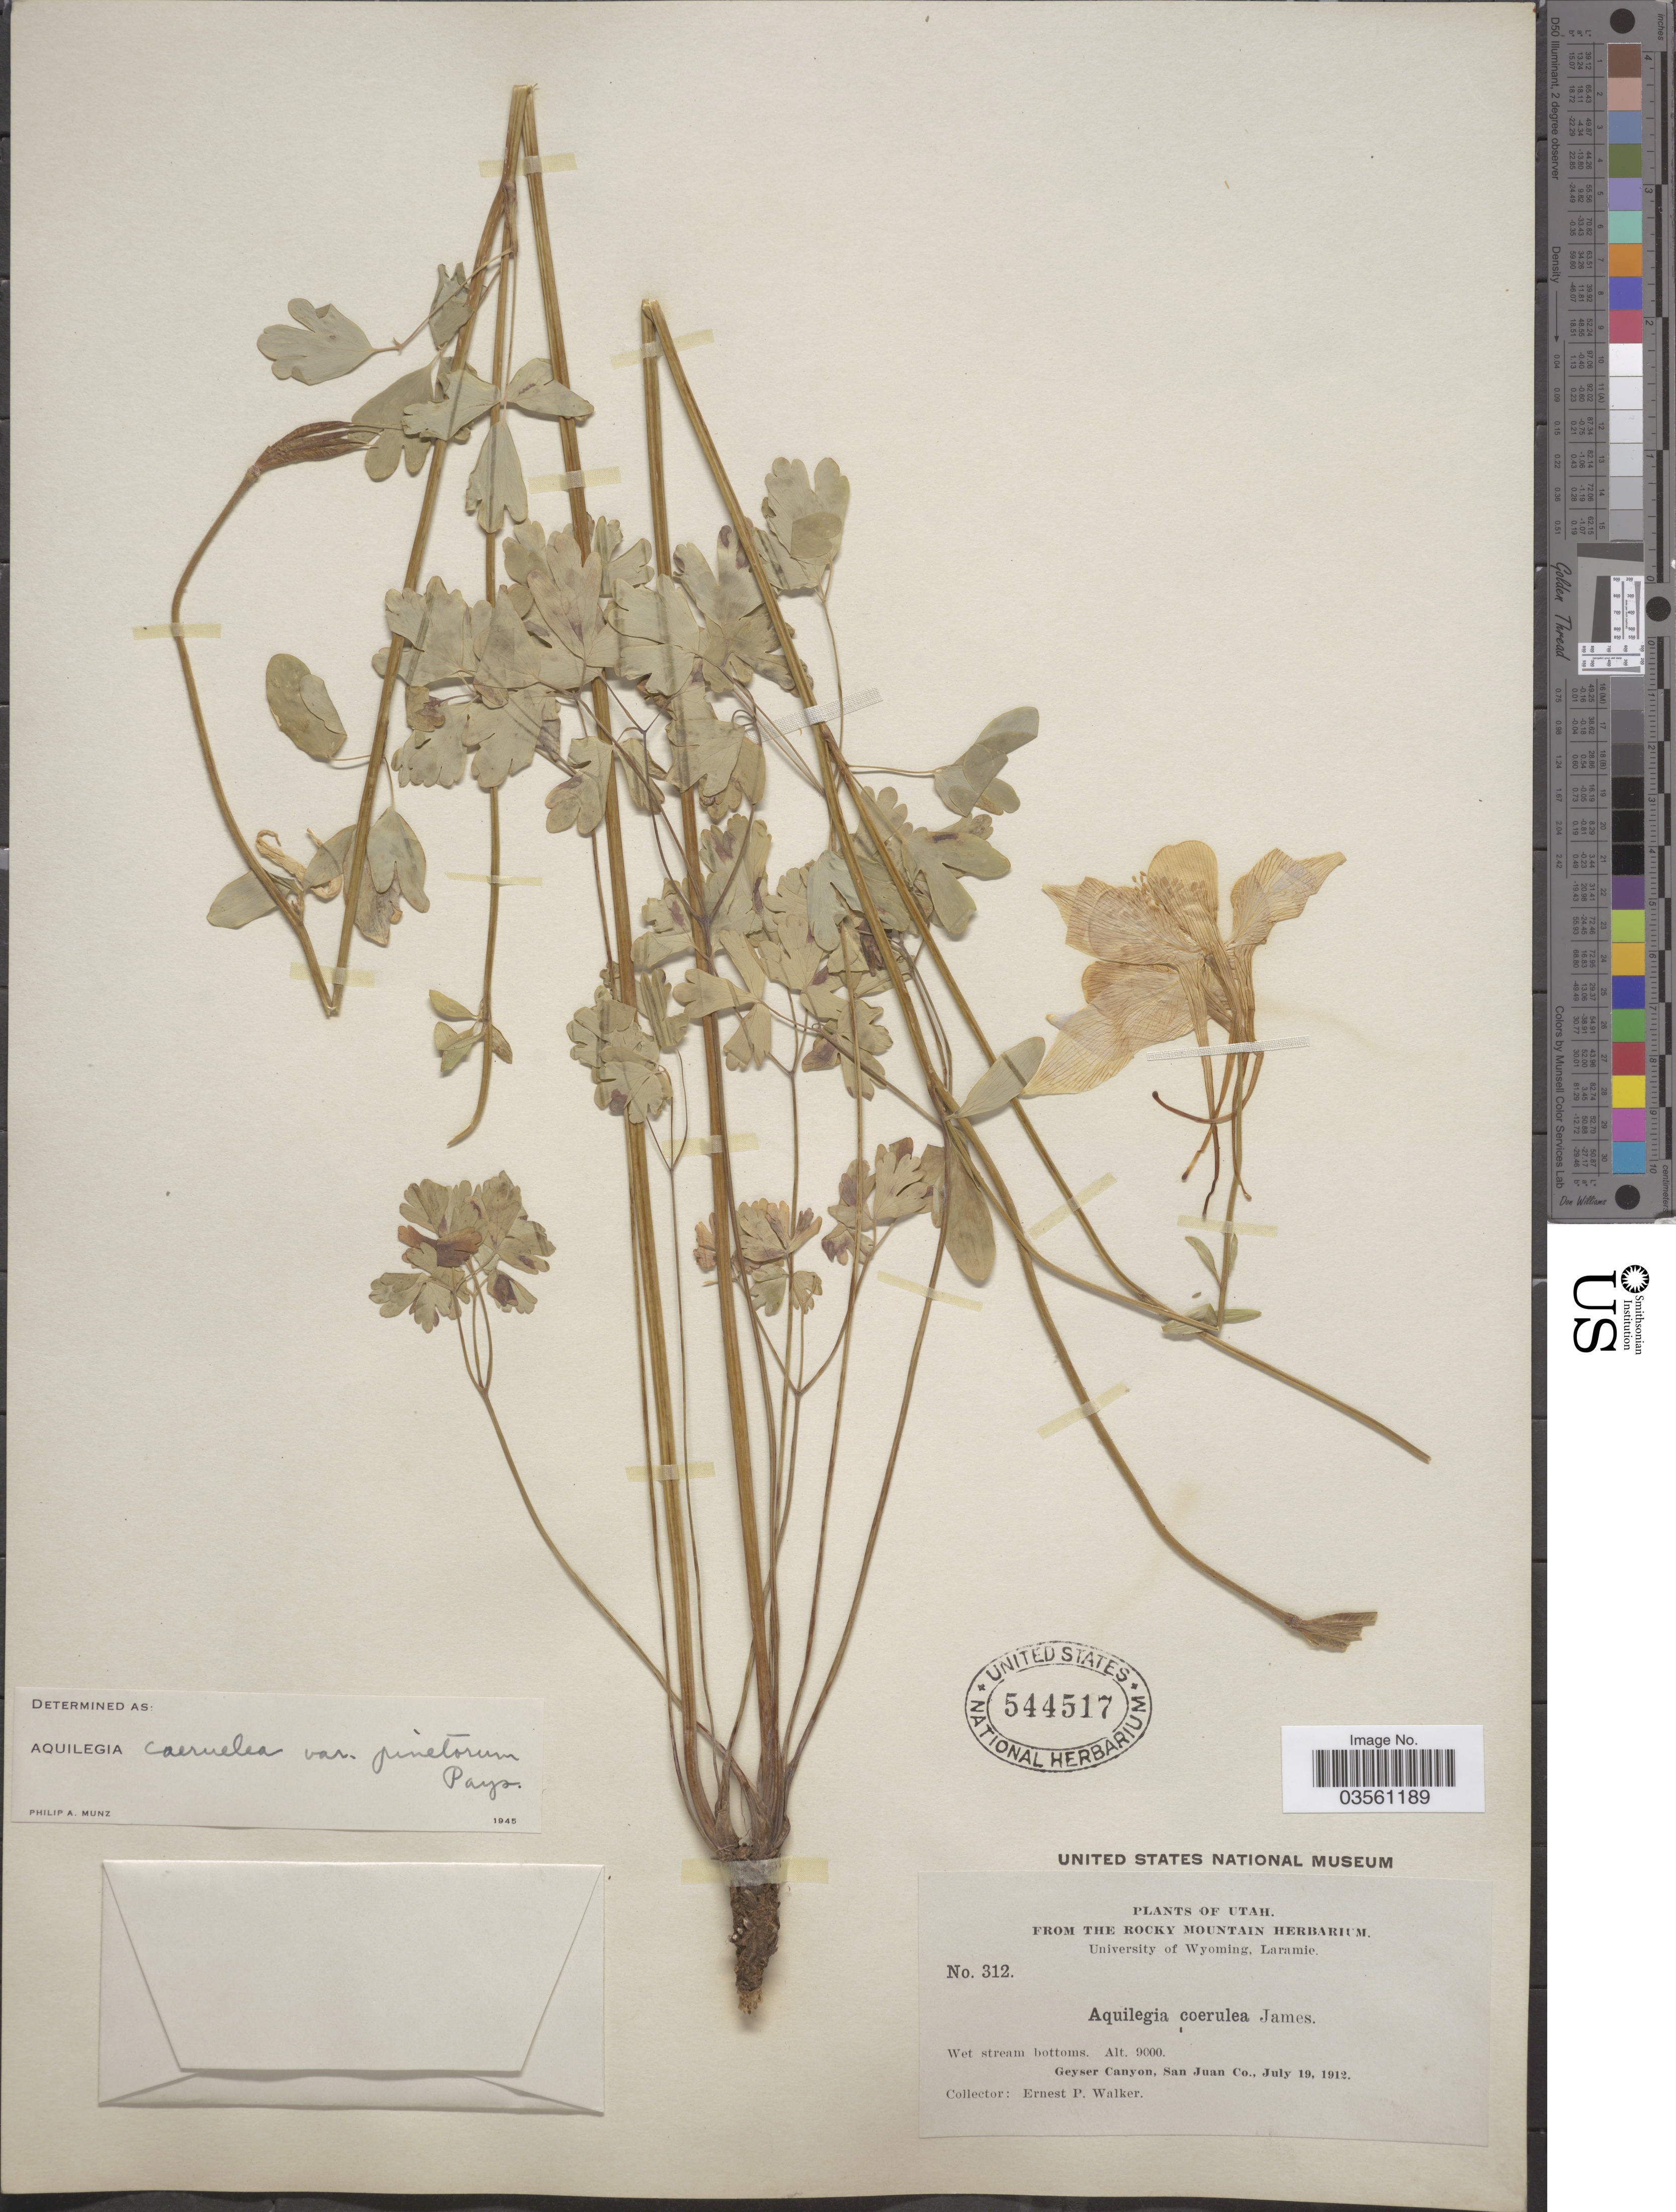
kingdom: Plantae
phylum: Tracheophyta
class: Magnoliopsida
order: Ranunculales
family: Ranunculaceae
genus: Aquilegia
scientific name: Aquilegia coerulea var. pinetorum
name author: E. James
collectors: E. P. Walker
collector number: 312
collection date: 1912-07-19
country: United States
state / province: Utah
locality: Geyser Canyon, San Juan Co.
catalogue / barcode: US 544517